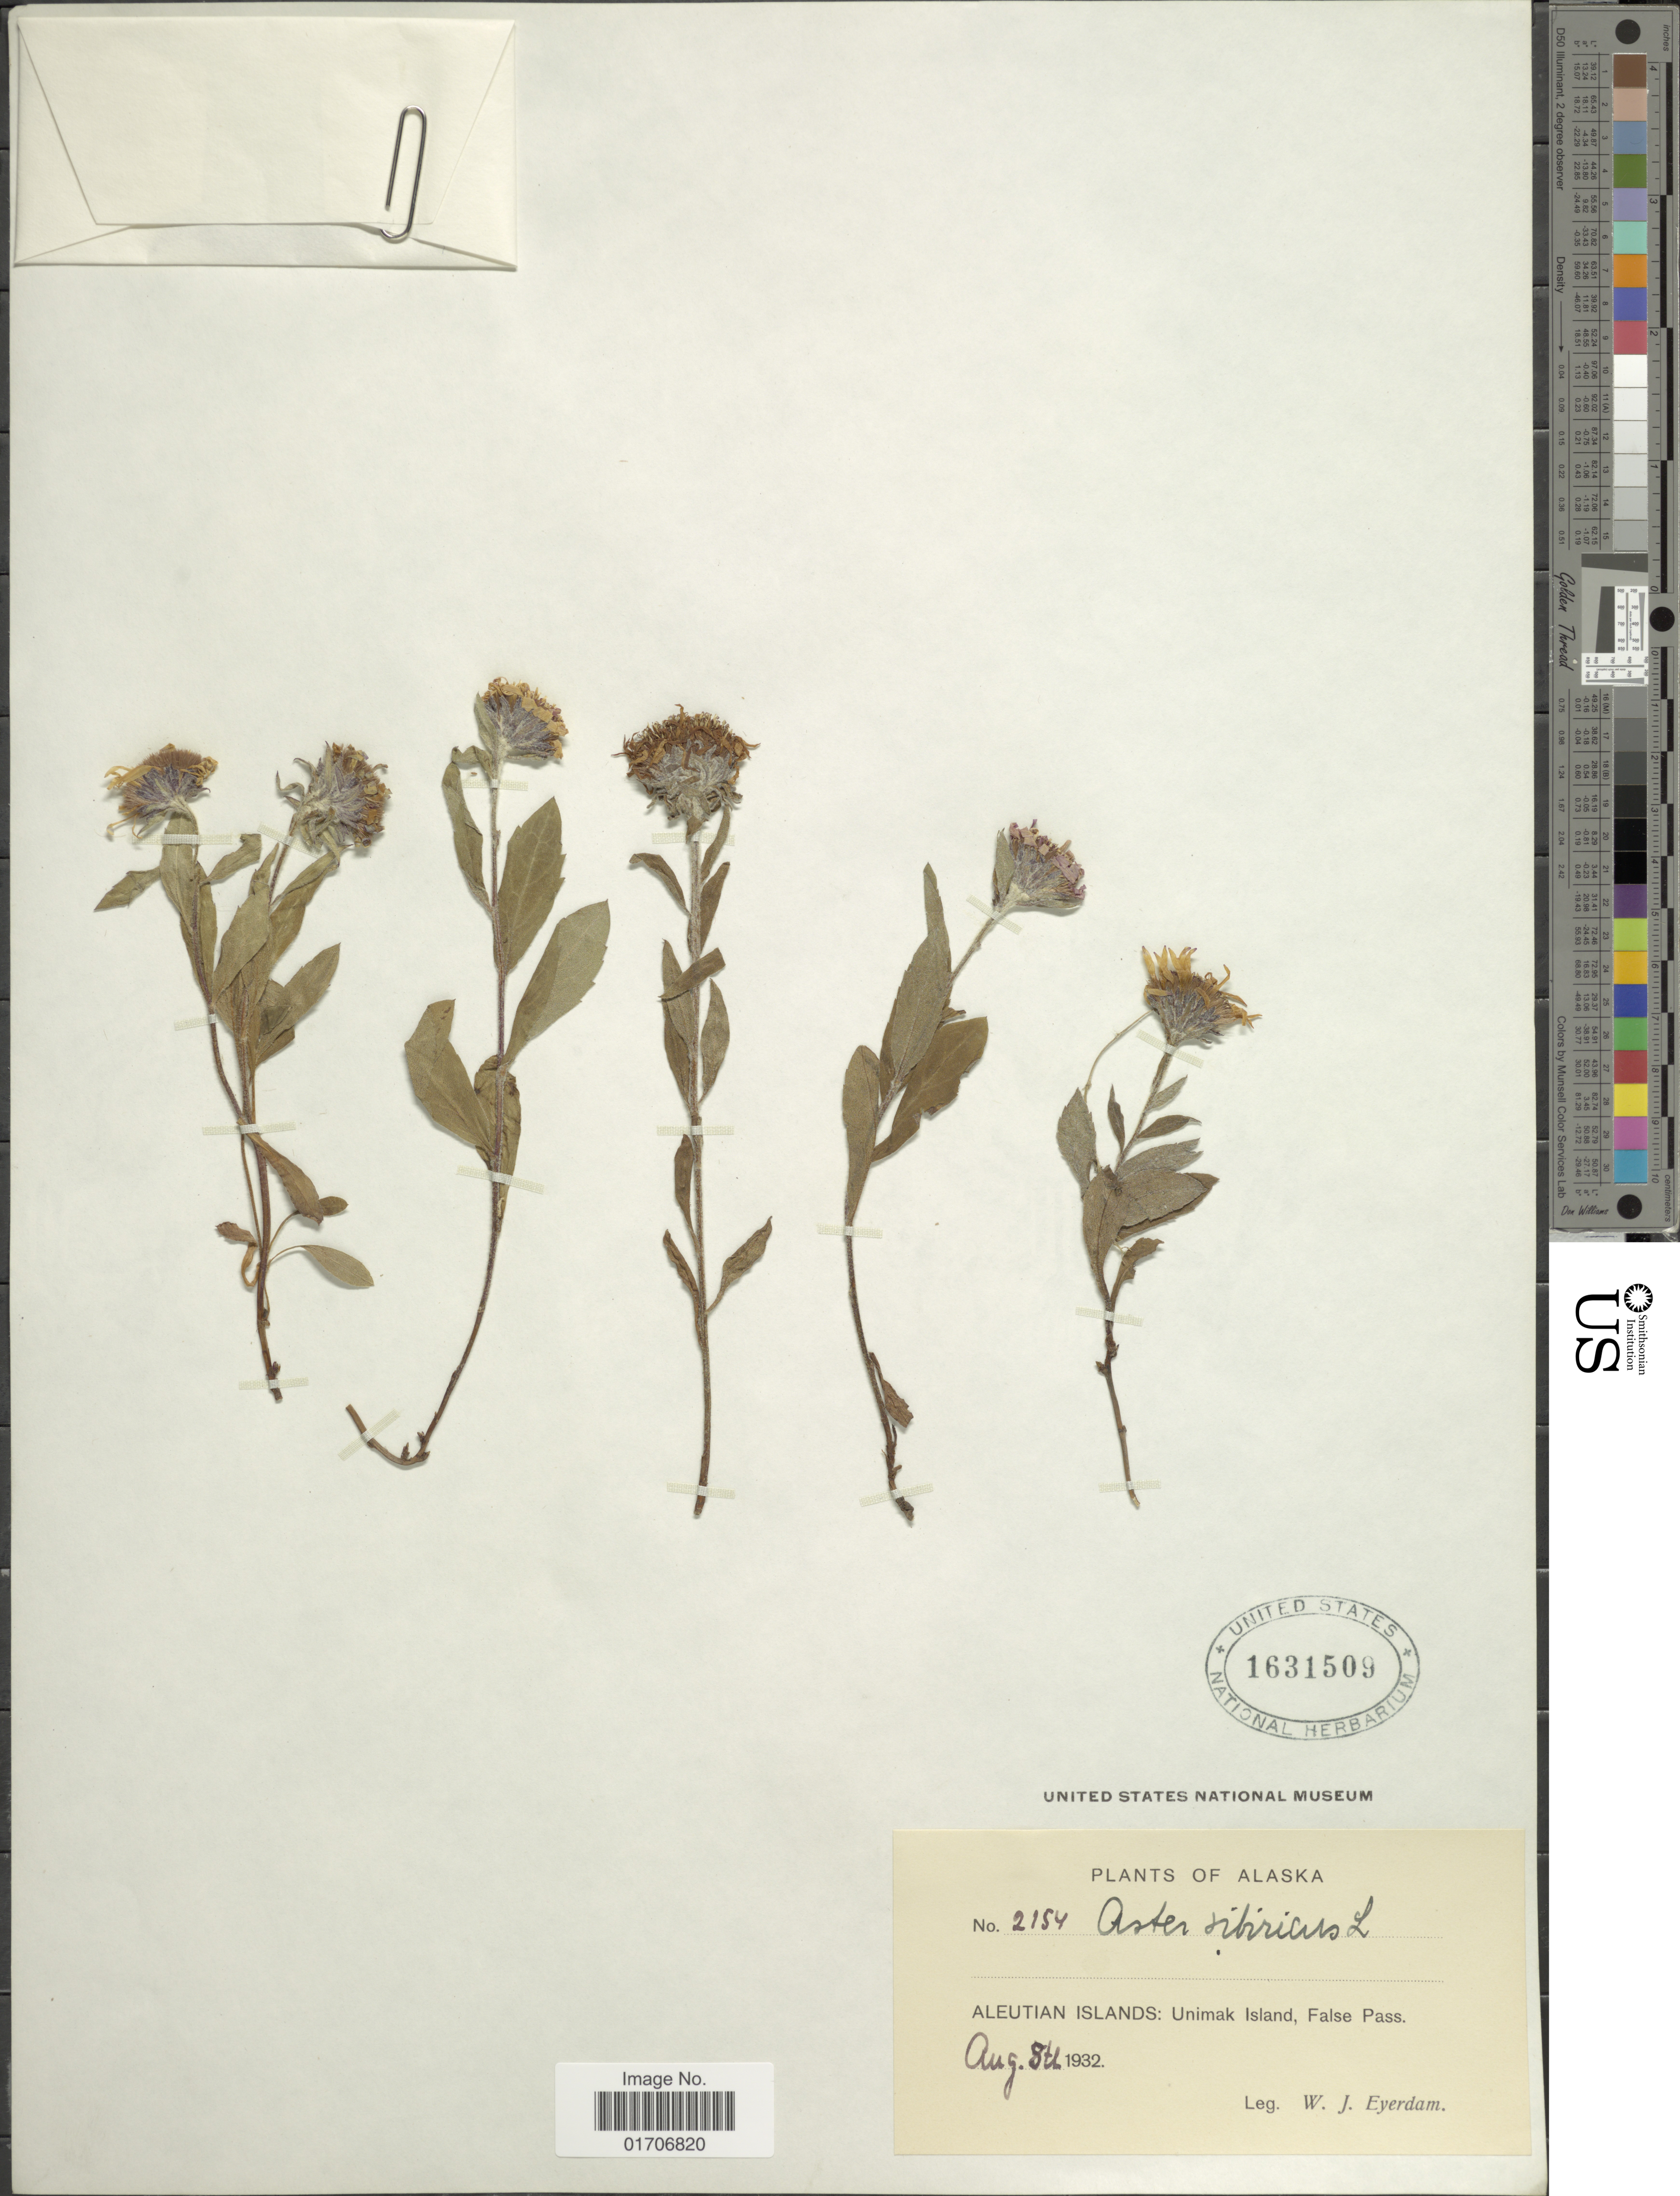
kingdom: Plantae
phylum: Tracheophyta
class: Magnoliopsida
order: Asterales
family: Asteraceae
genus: Eurybia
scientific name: Eurybia sibirica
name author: (L.) G.L. Nesom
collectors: W. J. Eyerdam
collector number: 2154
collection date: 1932-08-08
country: United States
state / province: Alaska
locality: Aleutian Islands: Unimak Island, False Pass.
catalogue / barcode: US 1631509